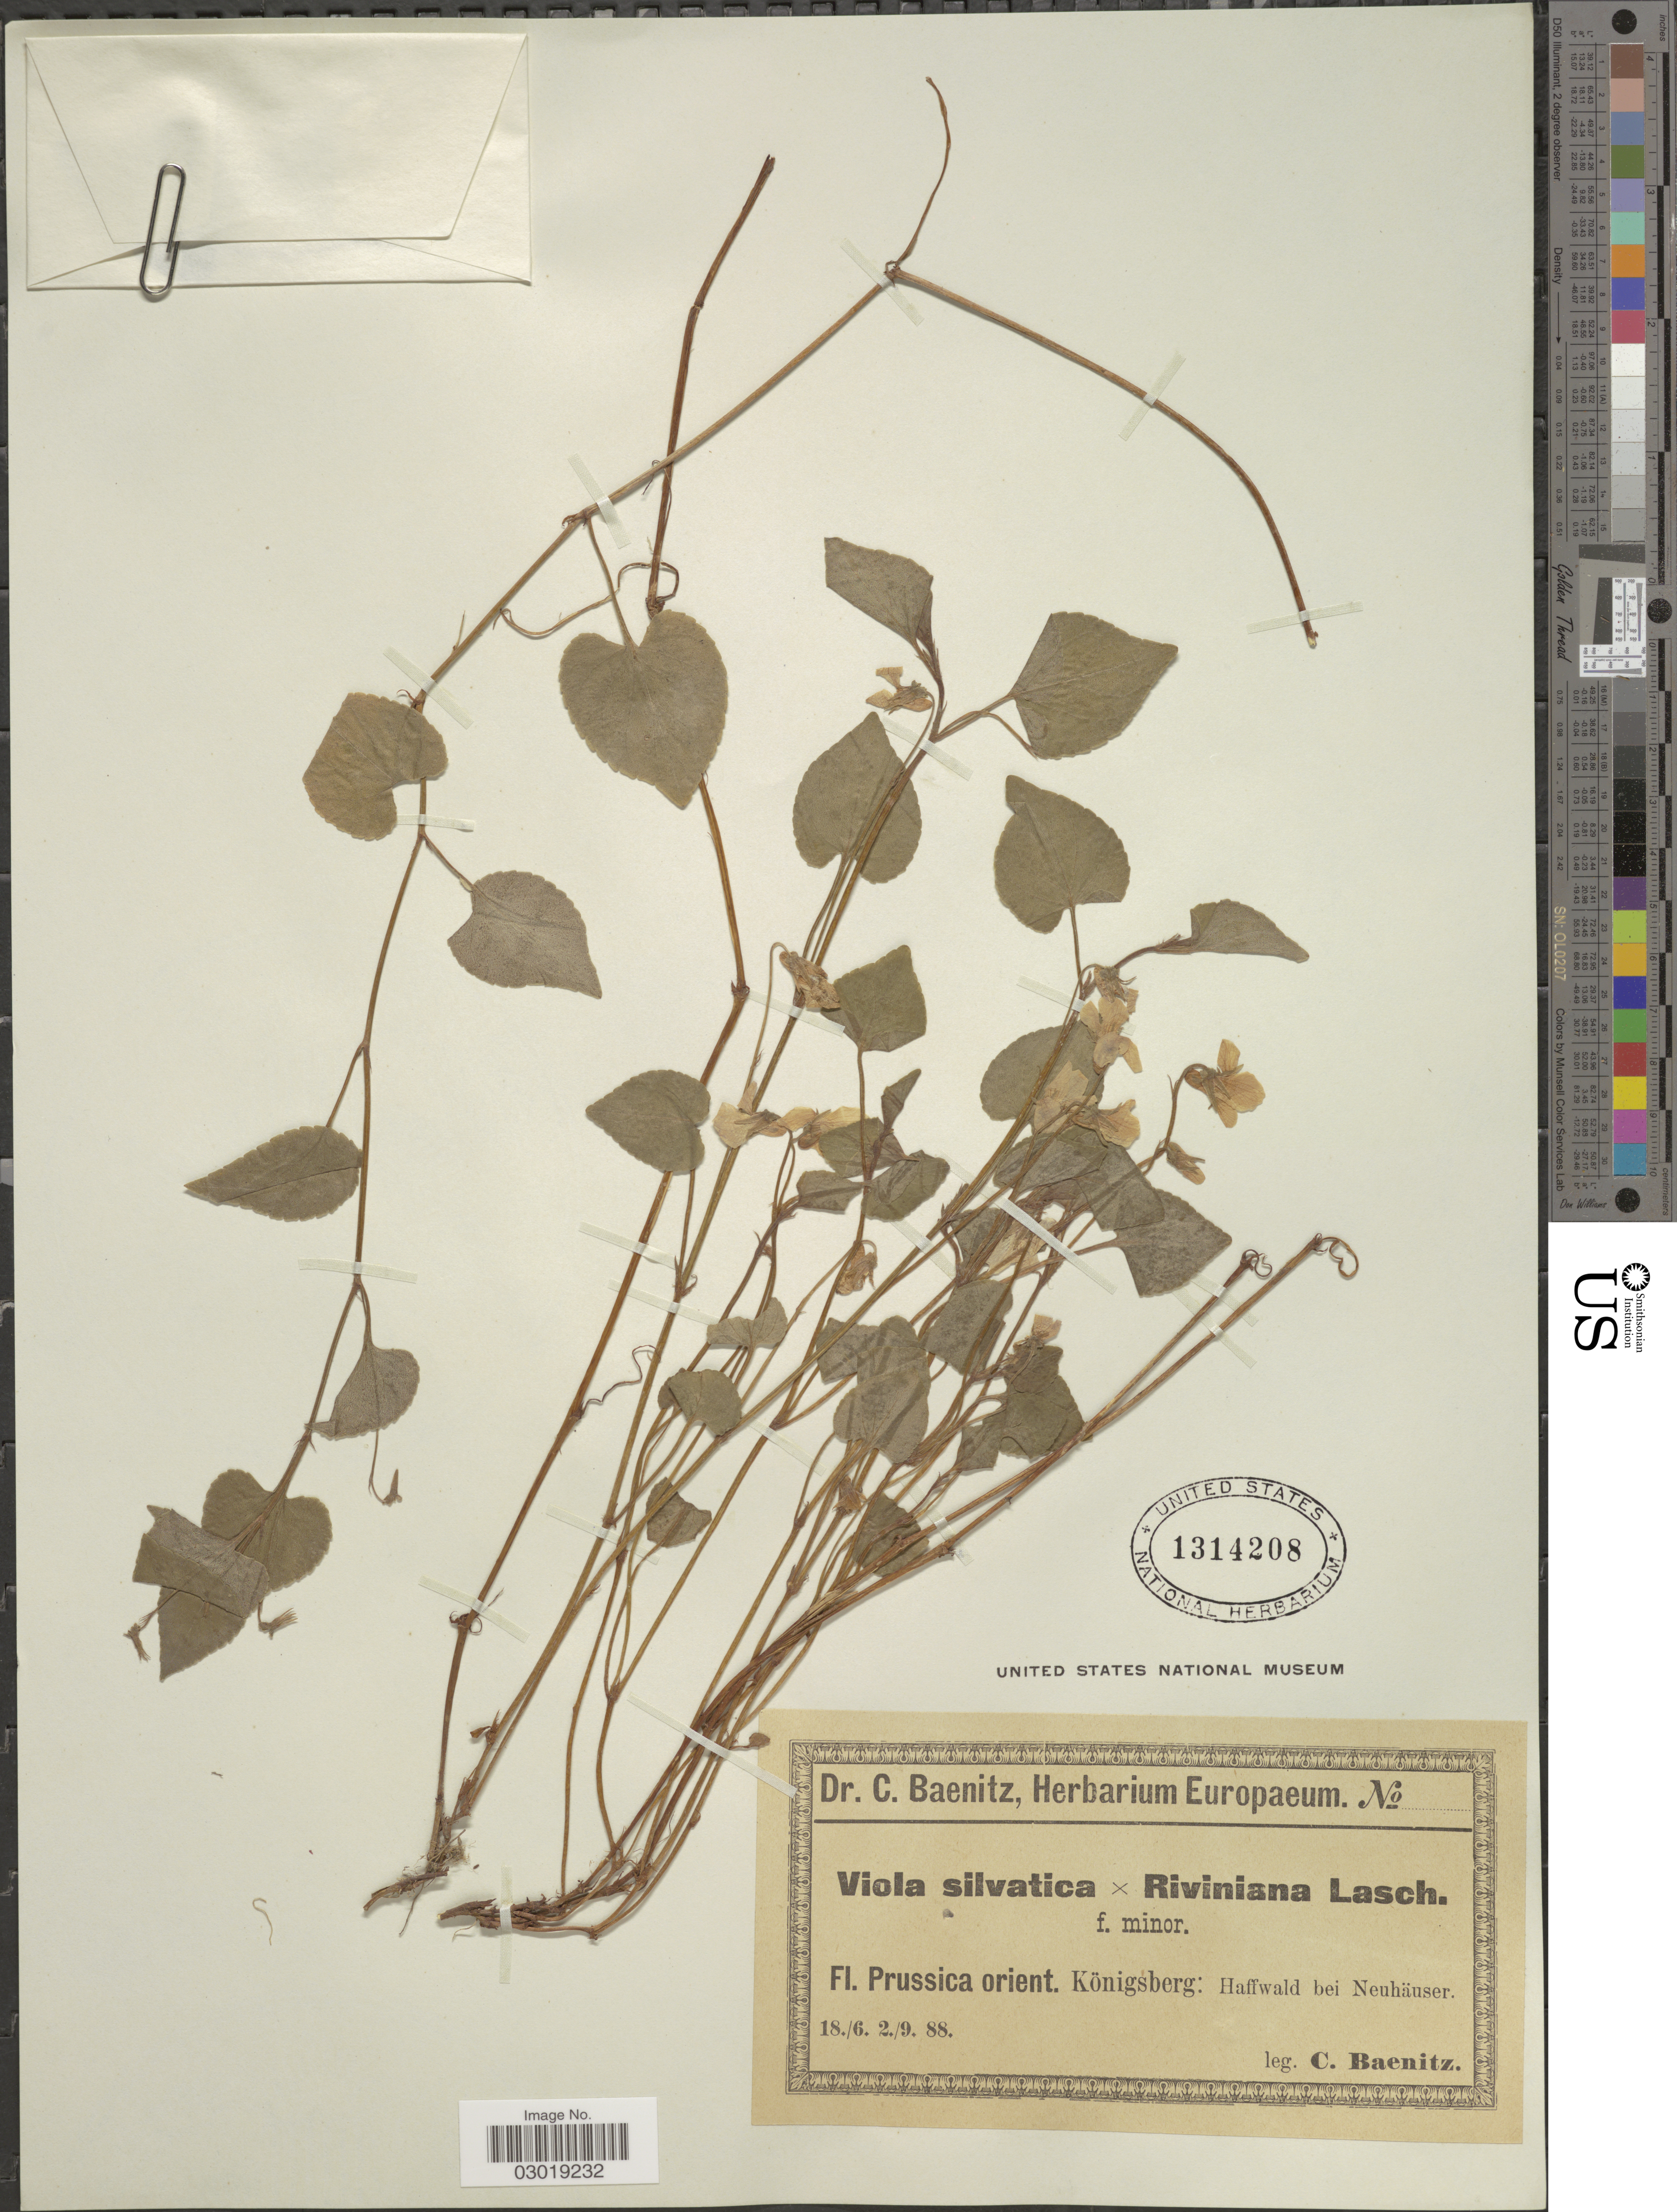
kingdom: Plantae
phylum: Tracheophyta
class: Magnoliopsida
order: Malpighiales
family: Violaceae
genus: Viola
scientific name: Viola sylvatica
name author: Fr.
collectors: C. G. Baenitz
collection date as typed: Transcribed d/m/y: 18/6/88 to 2/9/88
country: Russian Federation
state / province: Kaliningrad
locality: Prussica orient.: Königsberg: Haffwald beim Neuhäuser.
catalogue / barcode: US 1314208